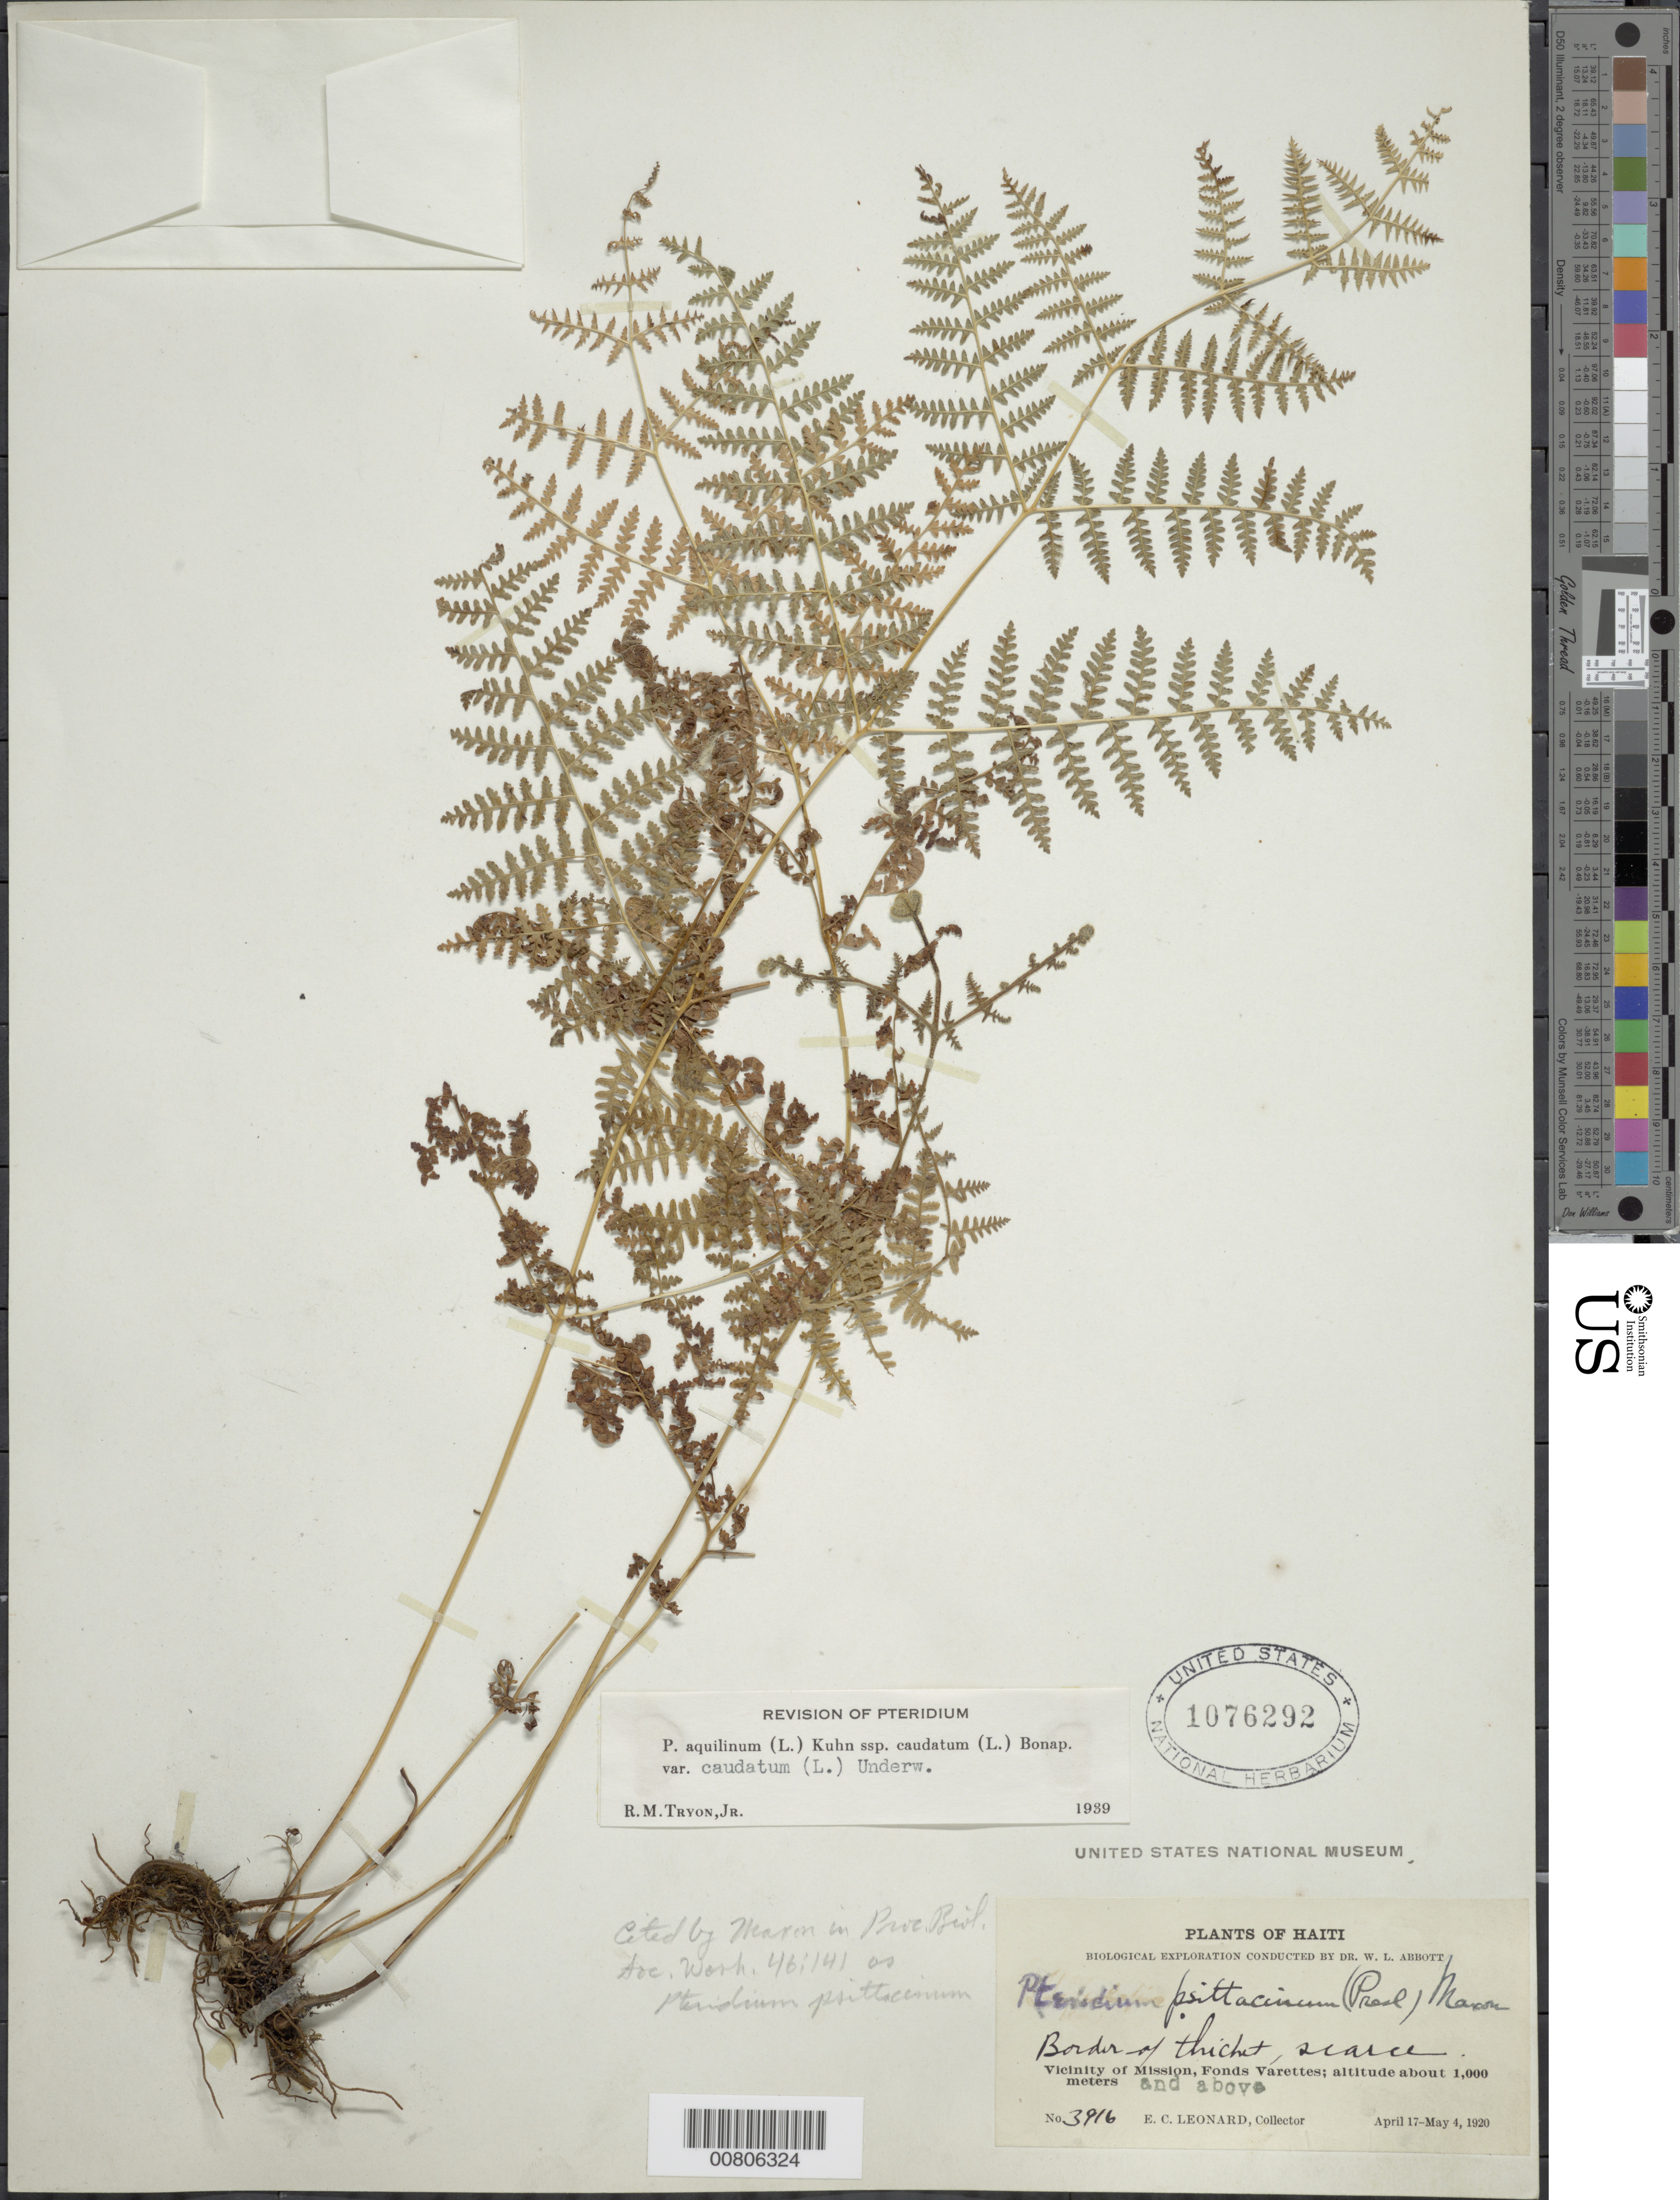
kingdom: Plantae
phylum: Tracheophyta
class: Polypodiopsida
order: Polypodiales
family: Dennstaedtiaceae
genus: Pteridium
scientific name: Pteridium sp.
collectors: E. C. Leonard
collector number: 3916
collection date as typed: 17 Apr 1920 to 04 May 1920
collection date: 1920-04-17/1920-05-04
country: Haiti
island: Hispaniola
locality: Fonds Varettes, vicinity Mission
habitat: Border of thicket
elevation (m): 1000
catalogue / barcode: US 1076292